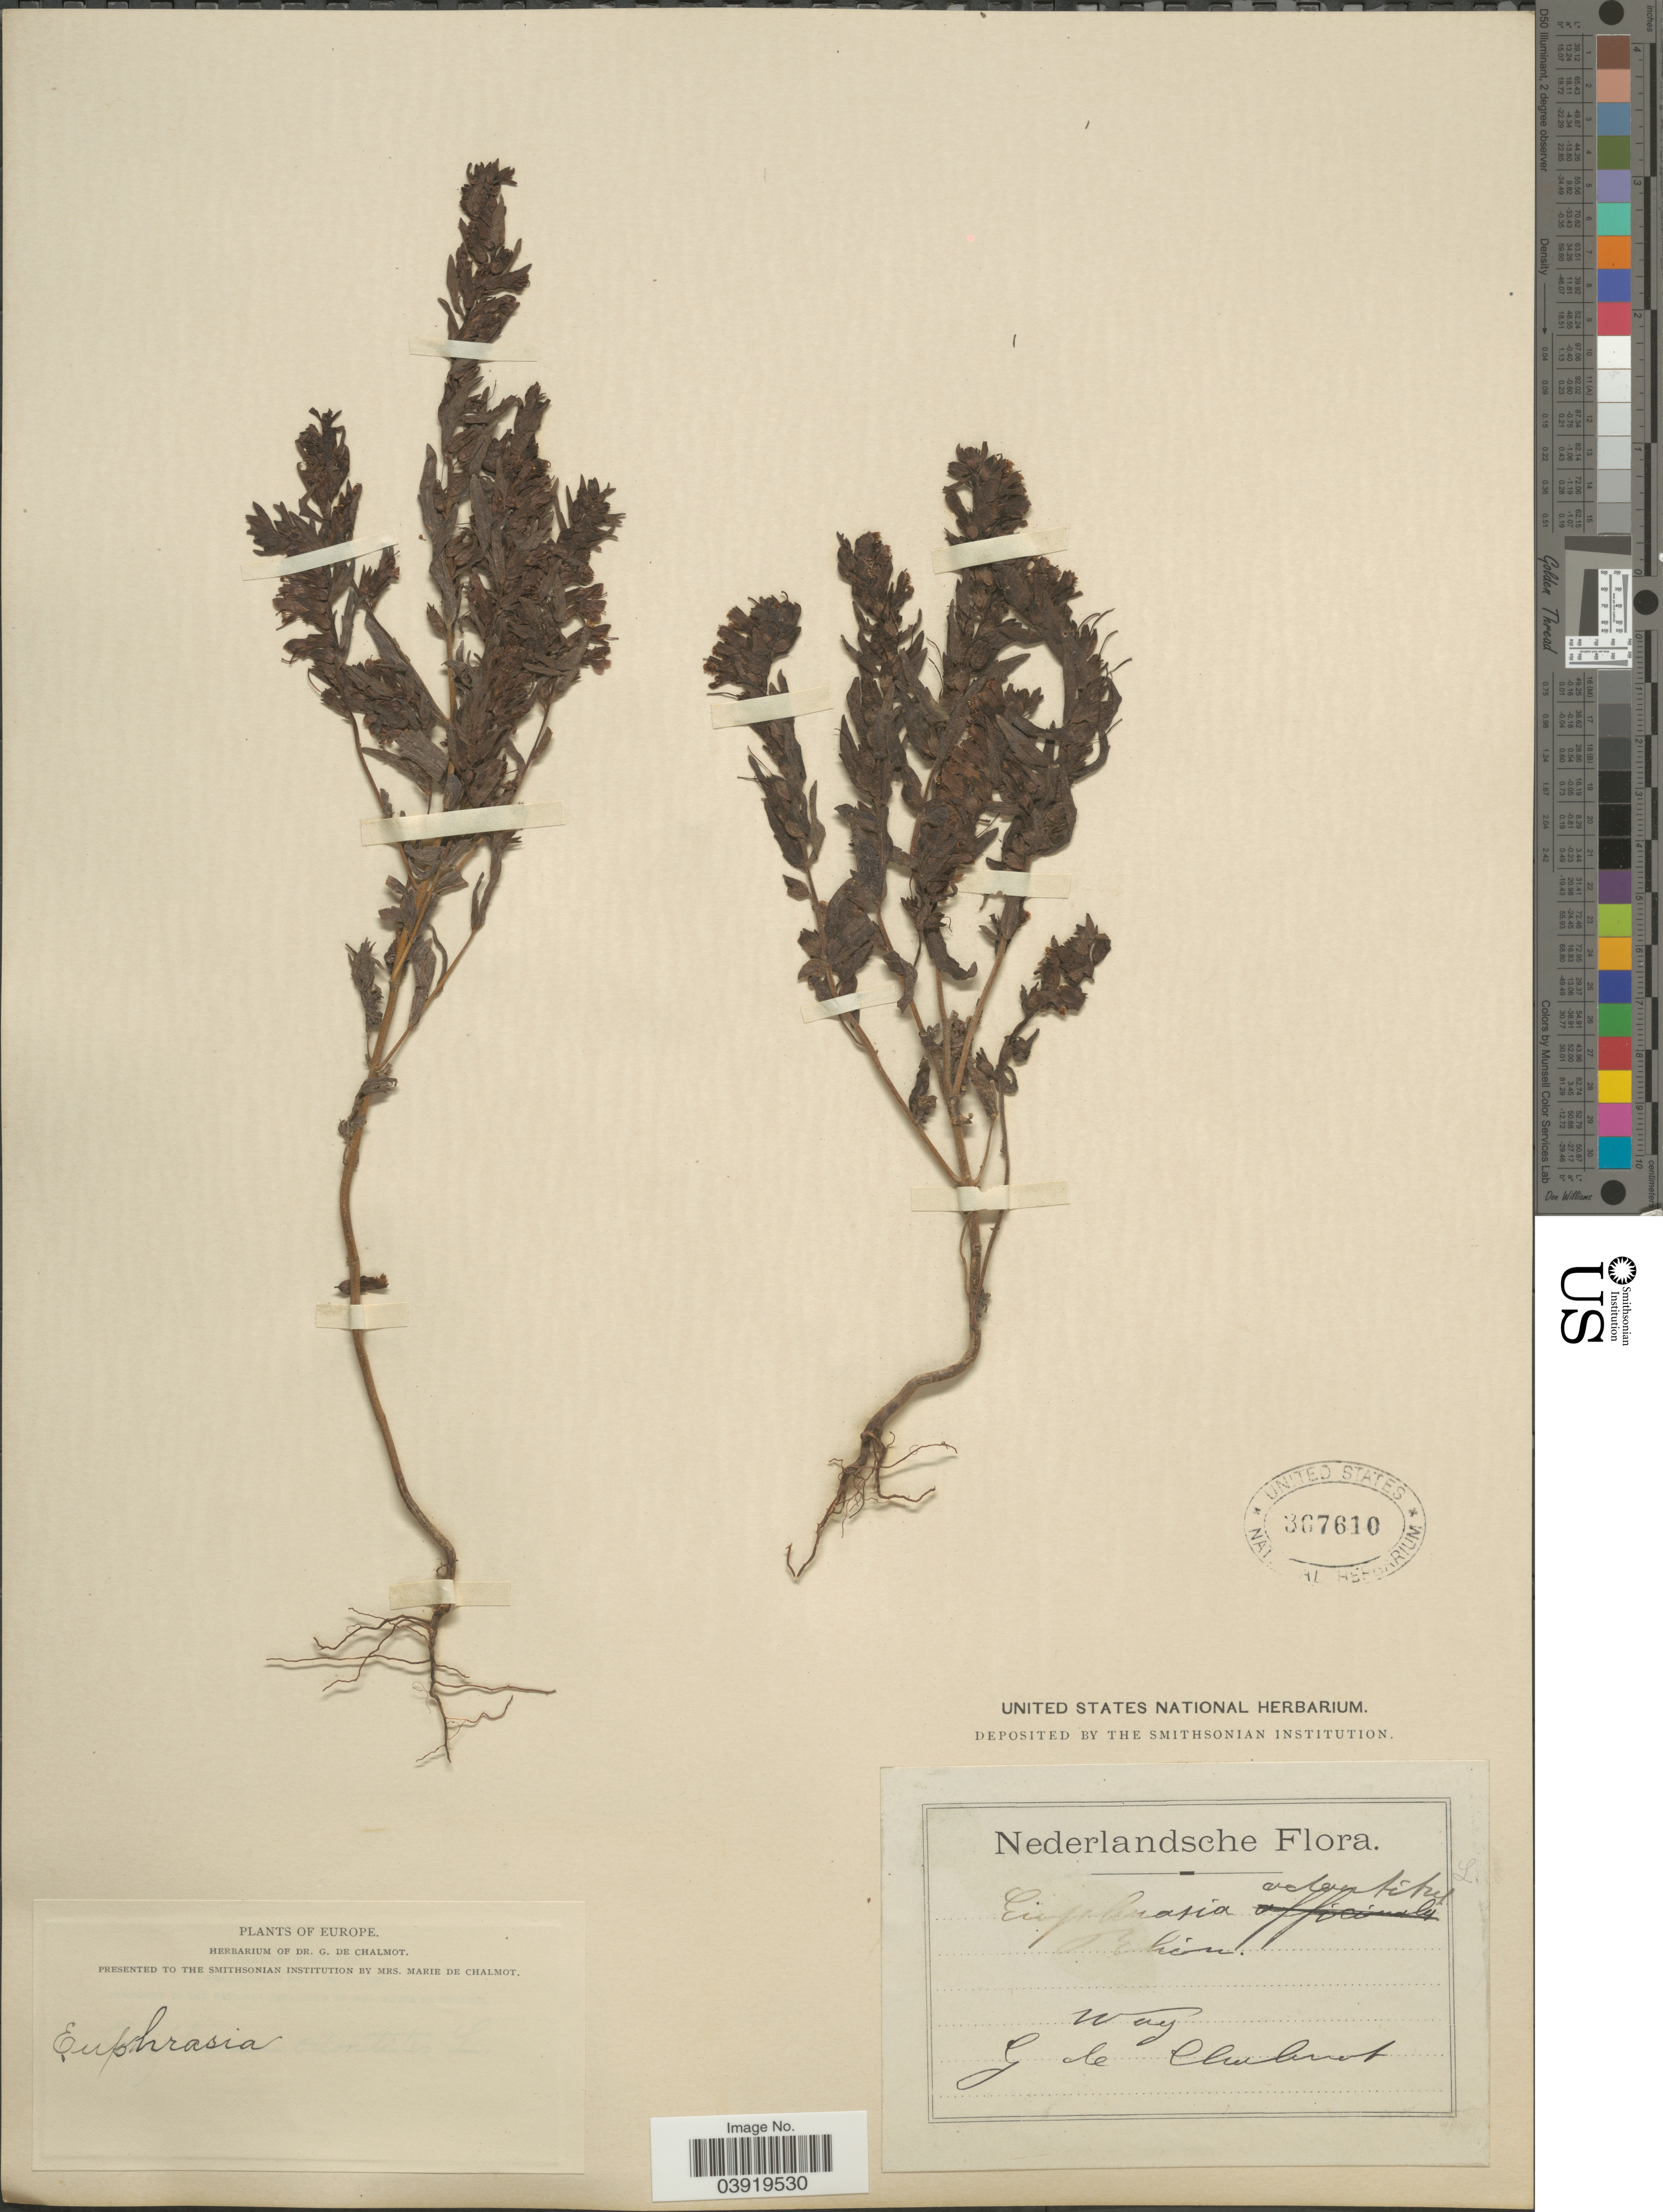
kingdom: Plantae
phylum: Tracheophyta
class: Magnoliopsida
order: Lamiales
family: Orobanchaceae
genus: Euphrasia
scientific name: Euphrasia officinalis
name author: L.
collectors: G. de Chalmot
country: Netherlands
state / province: Gelderland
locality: Wag.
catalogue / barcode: US 367610